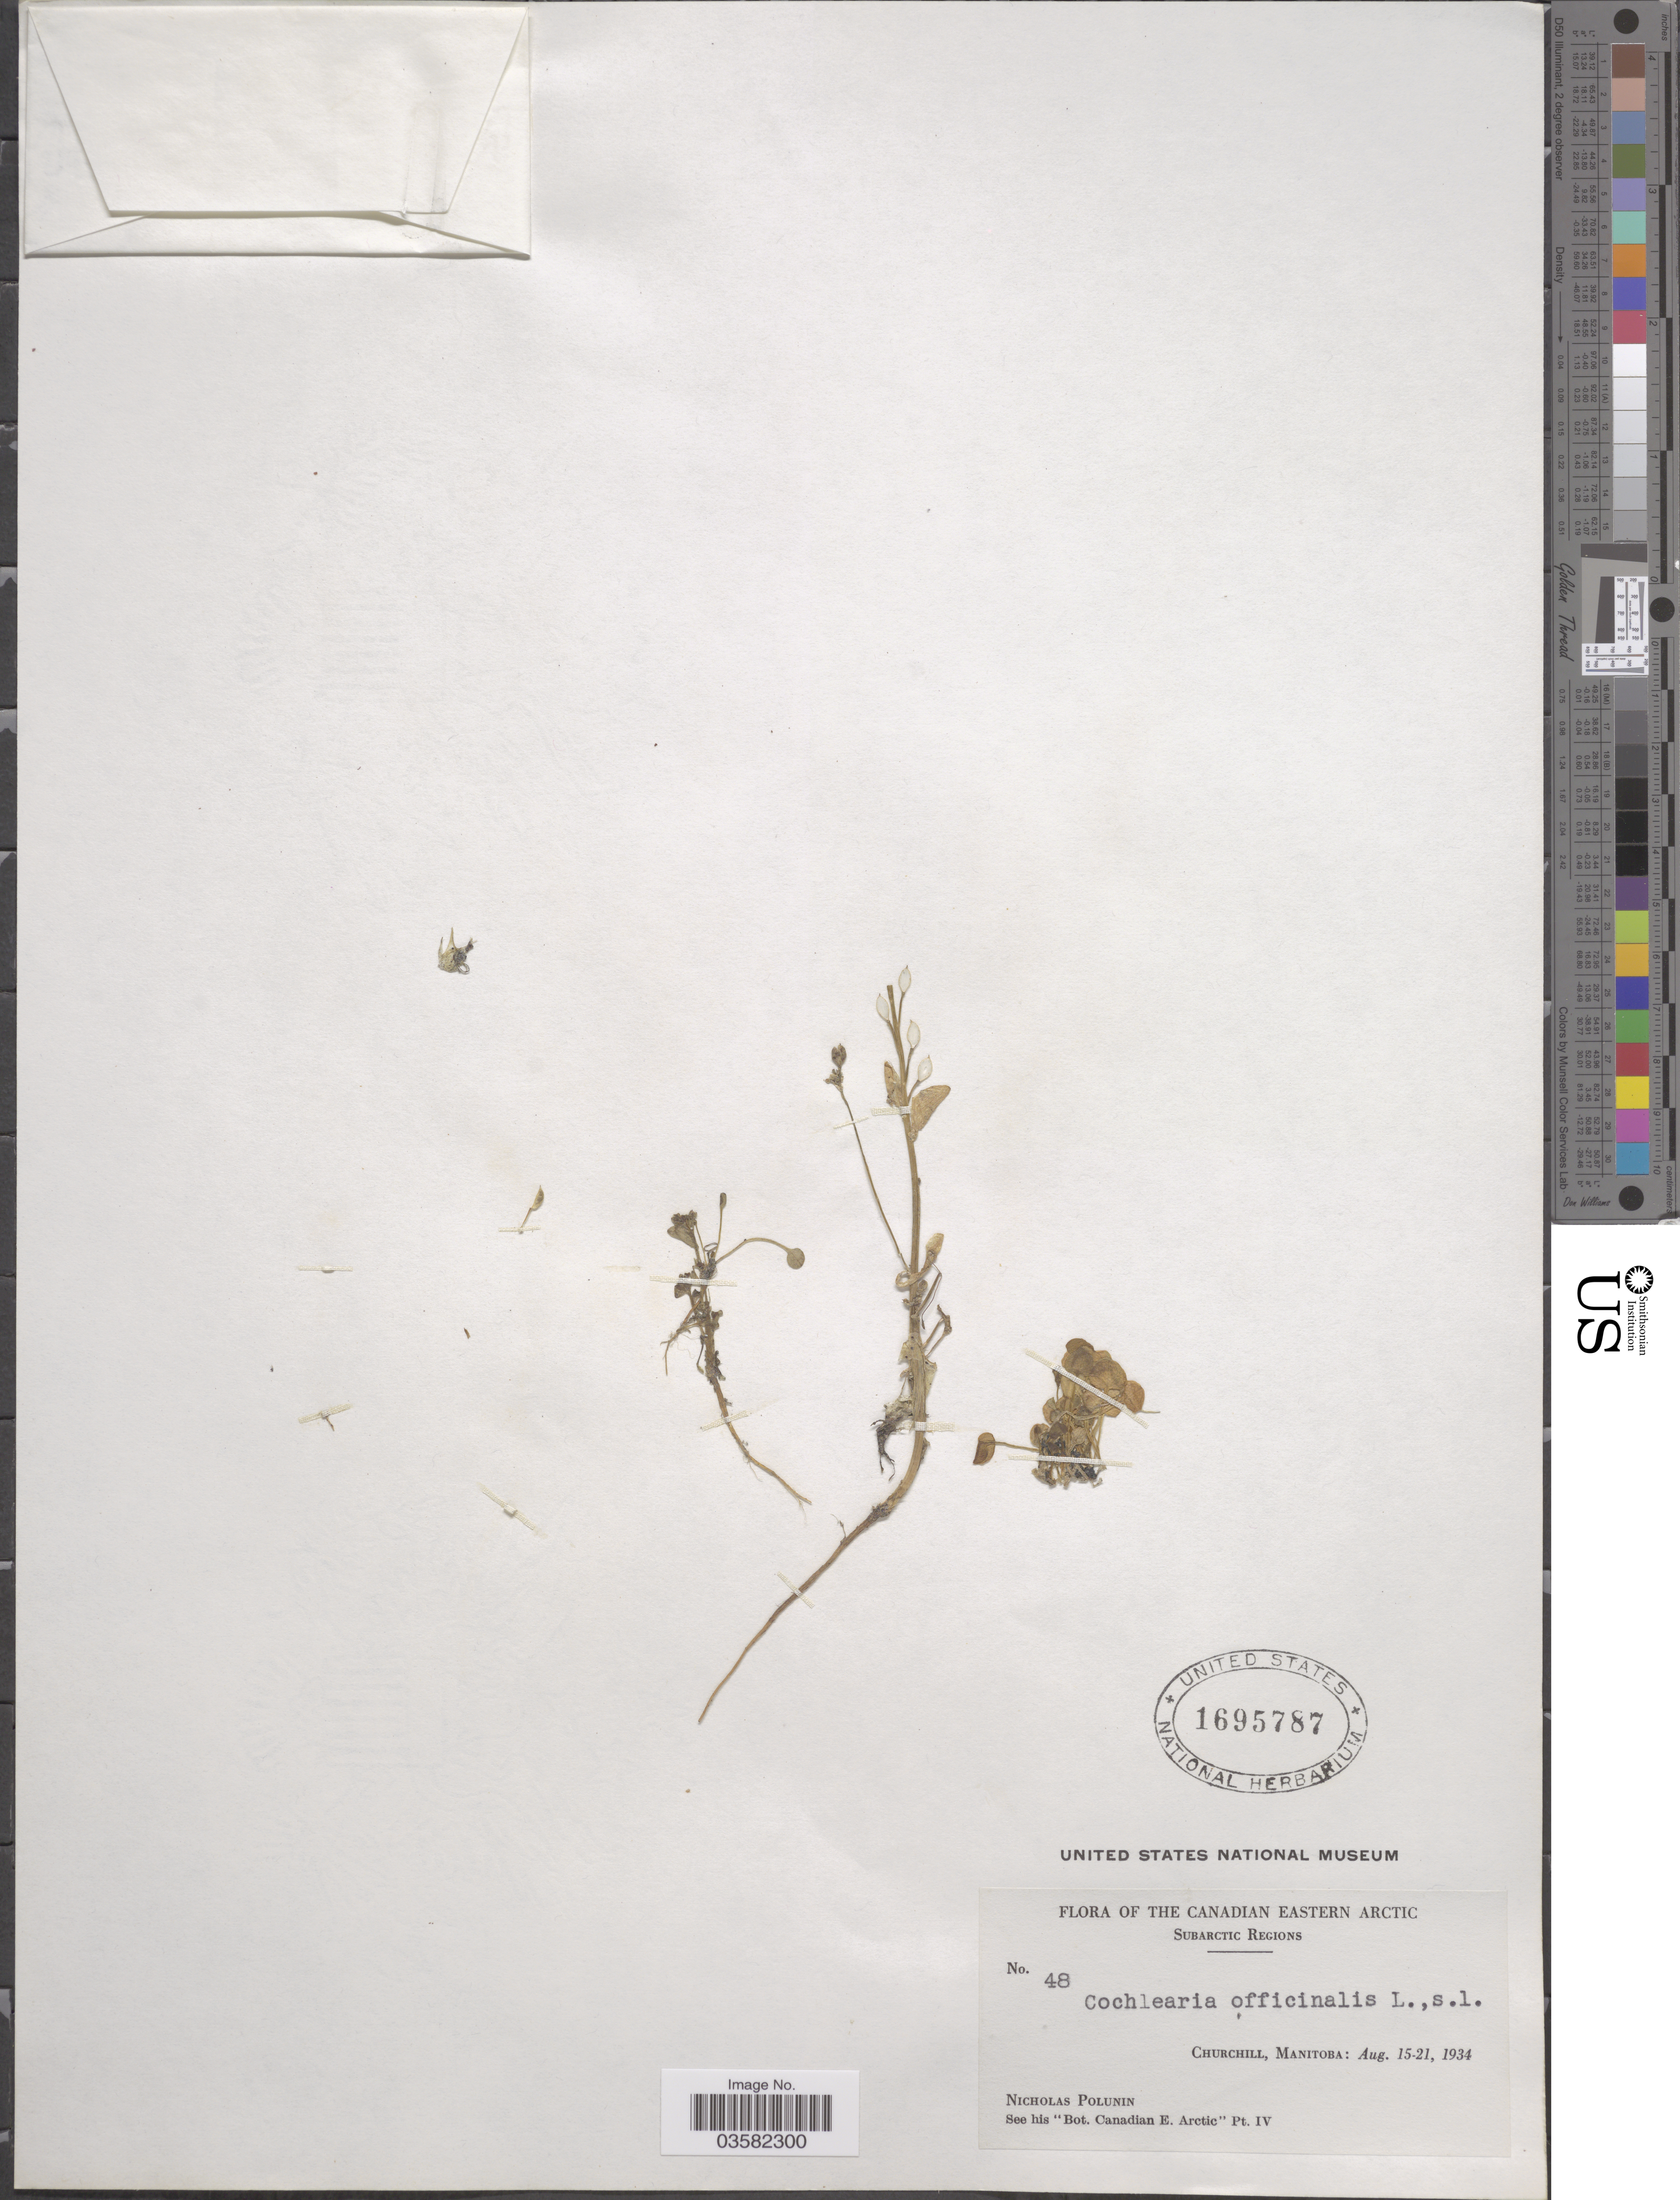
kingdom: Plantae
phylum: Tracheophyta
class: Magnoliopsida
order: Brassicales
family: Brassicaceae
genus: Cochlearia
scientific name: Cochlearia officinalis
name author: L.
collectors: N. V. Polunin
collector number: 48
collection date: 1934-08-15/1934-08-21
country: Canada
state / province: Manitoba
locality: The Canadian Eastern Arctic. Subarctic Regions. Churchill.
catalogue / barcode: US 1695787